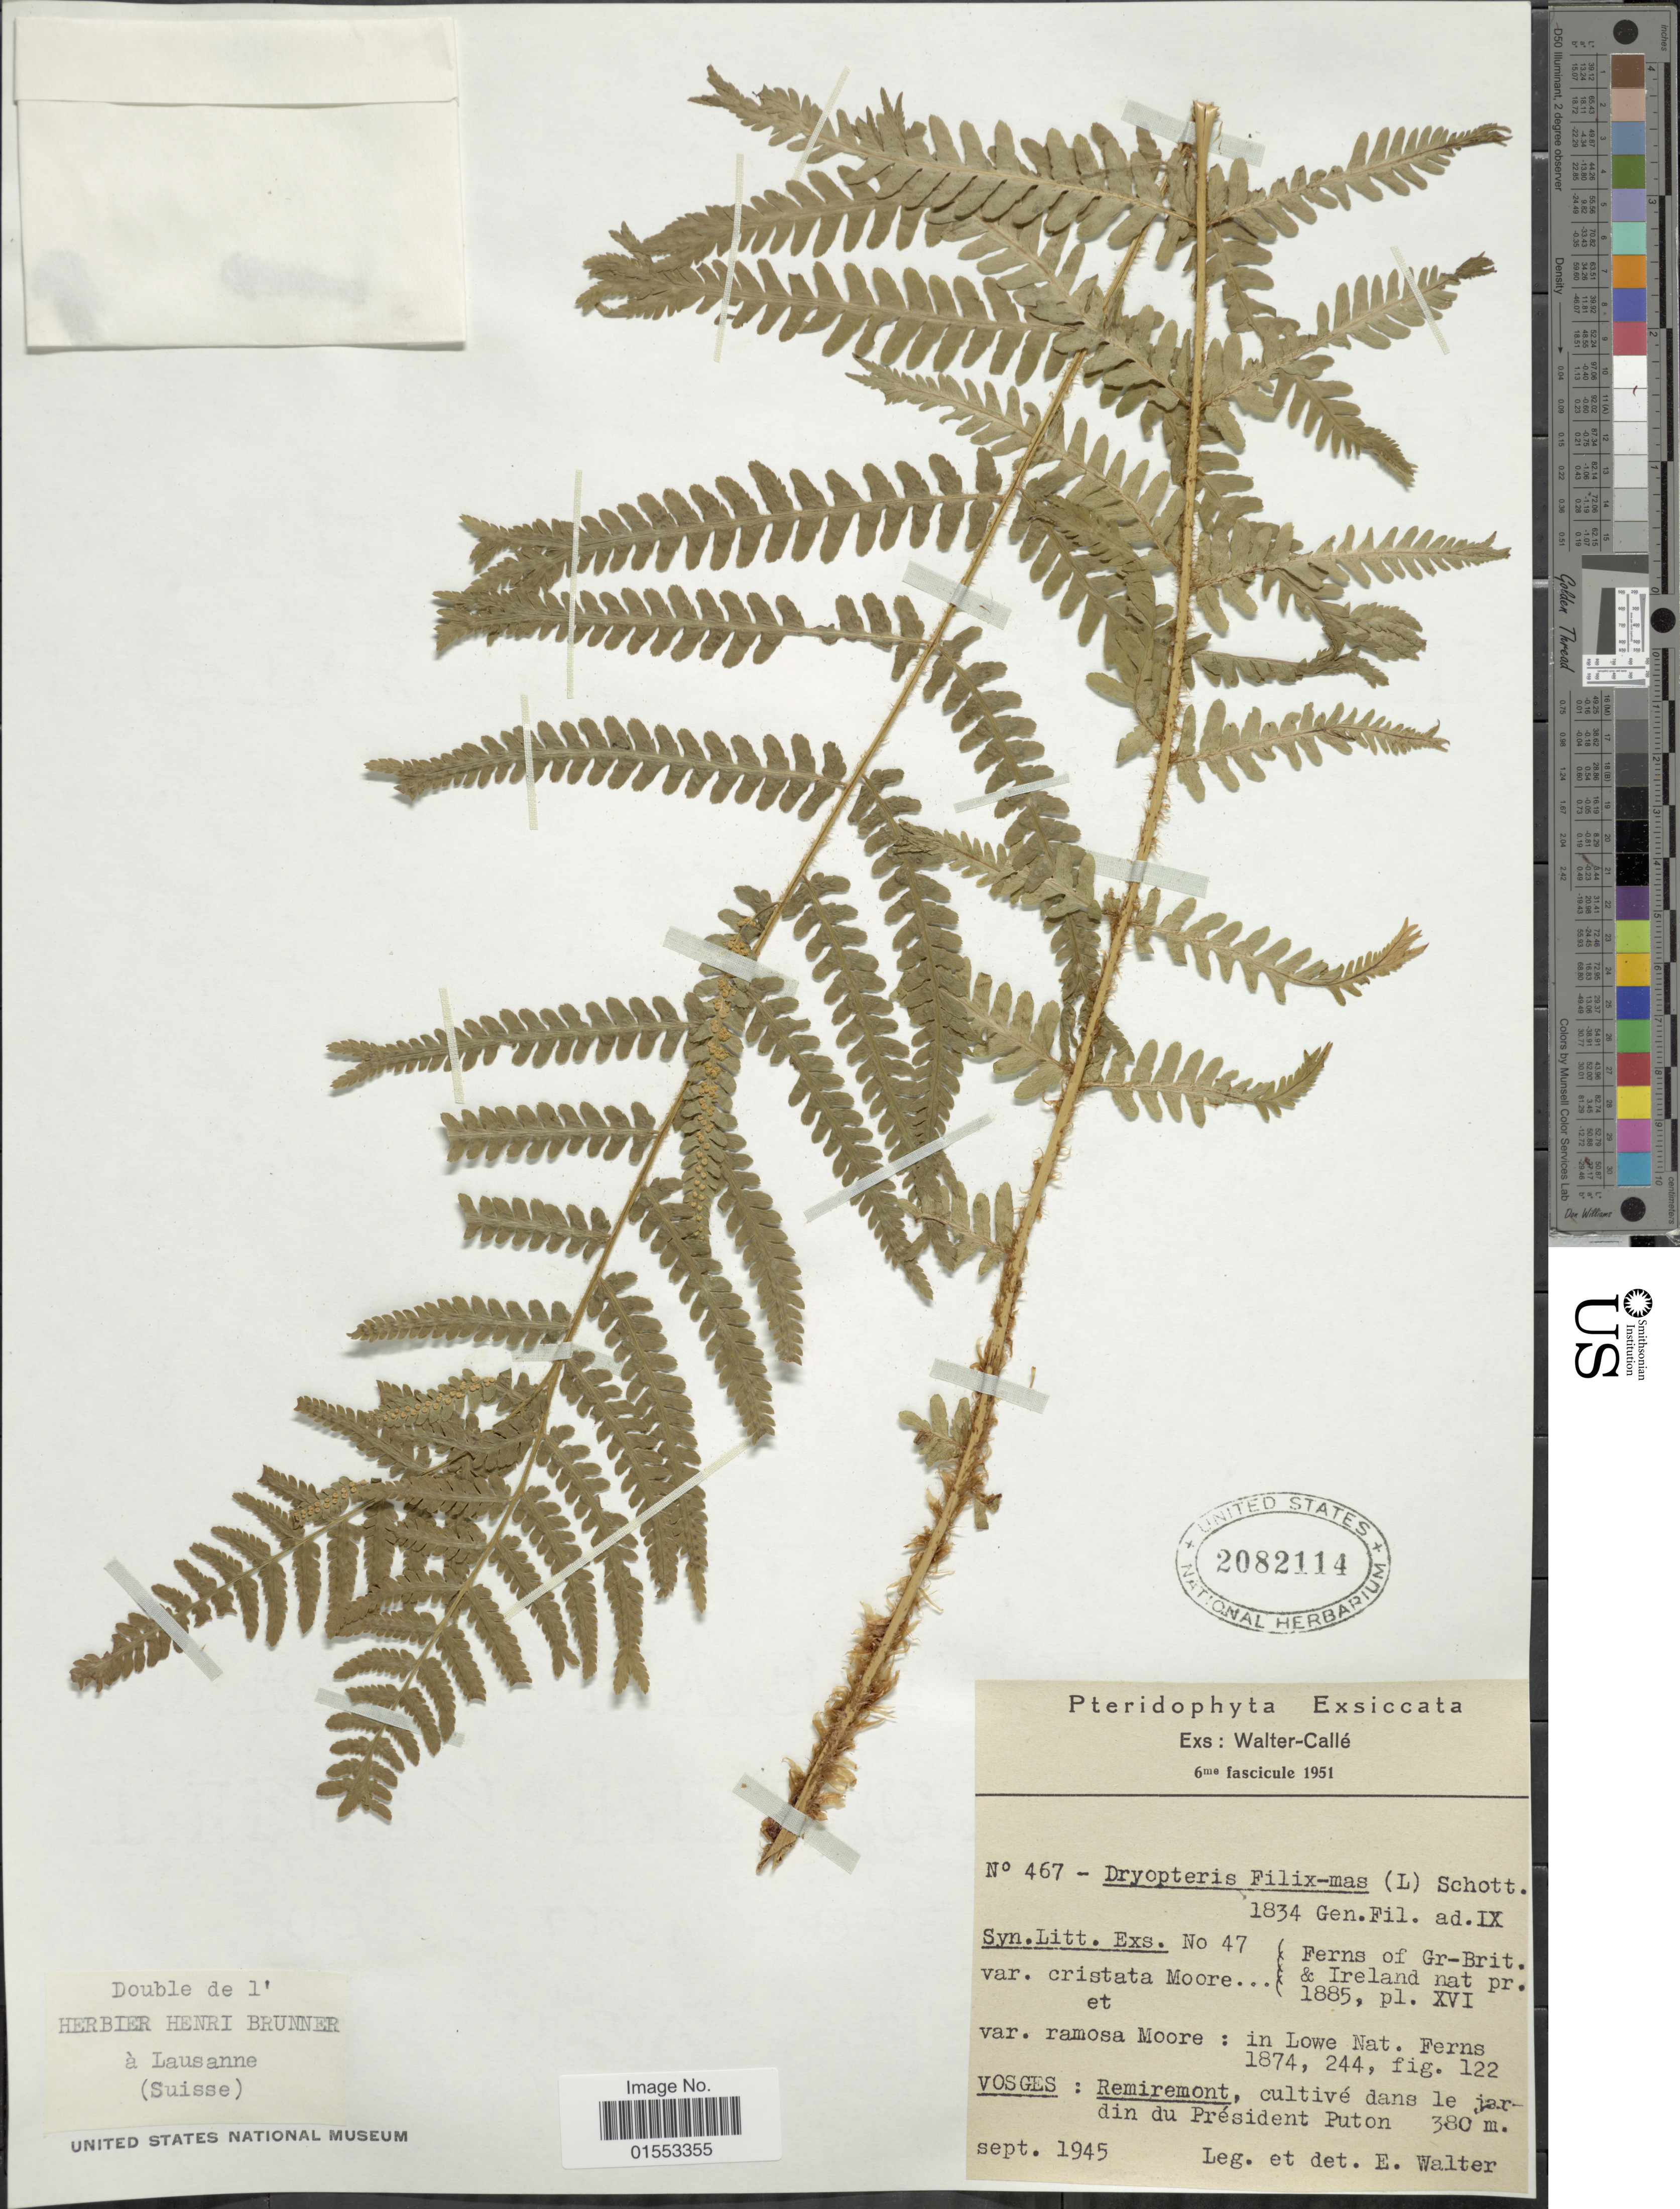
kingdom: Plantae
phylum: Tracheophyta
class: Polypodiopsida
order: Polypodiales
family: Dryopteridaceae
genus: Dryopteris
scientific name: Dryopteris filix-mas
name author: (L.) Schott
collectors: E. Walter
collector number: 467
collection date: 1945-09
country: France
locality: Vosges: Remiremont, cultive dans le jardin du President Puton.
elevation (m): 380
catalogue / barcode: US 2082114